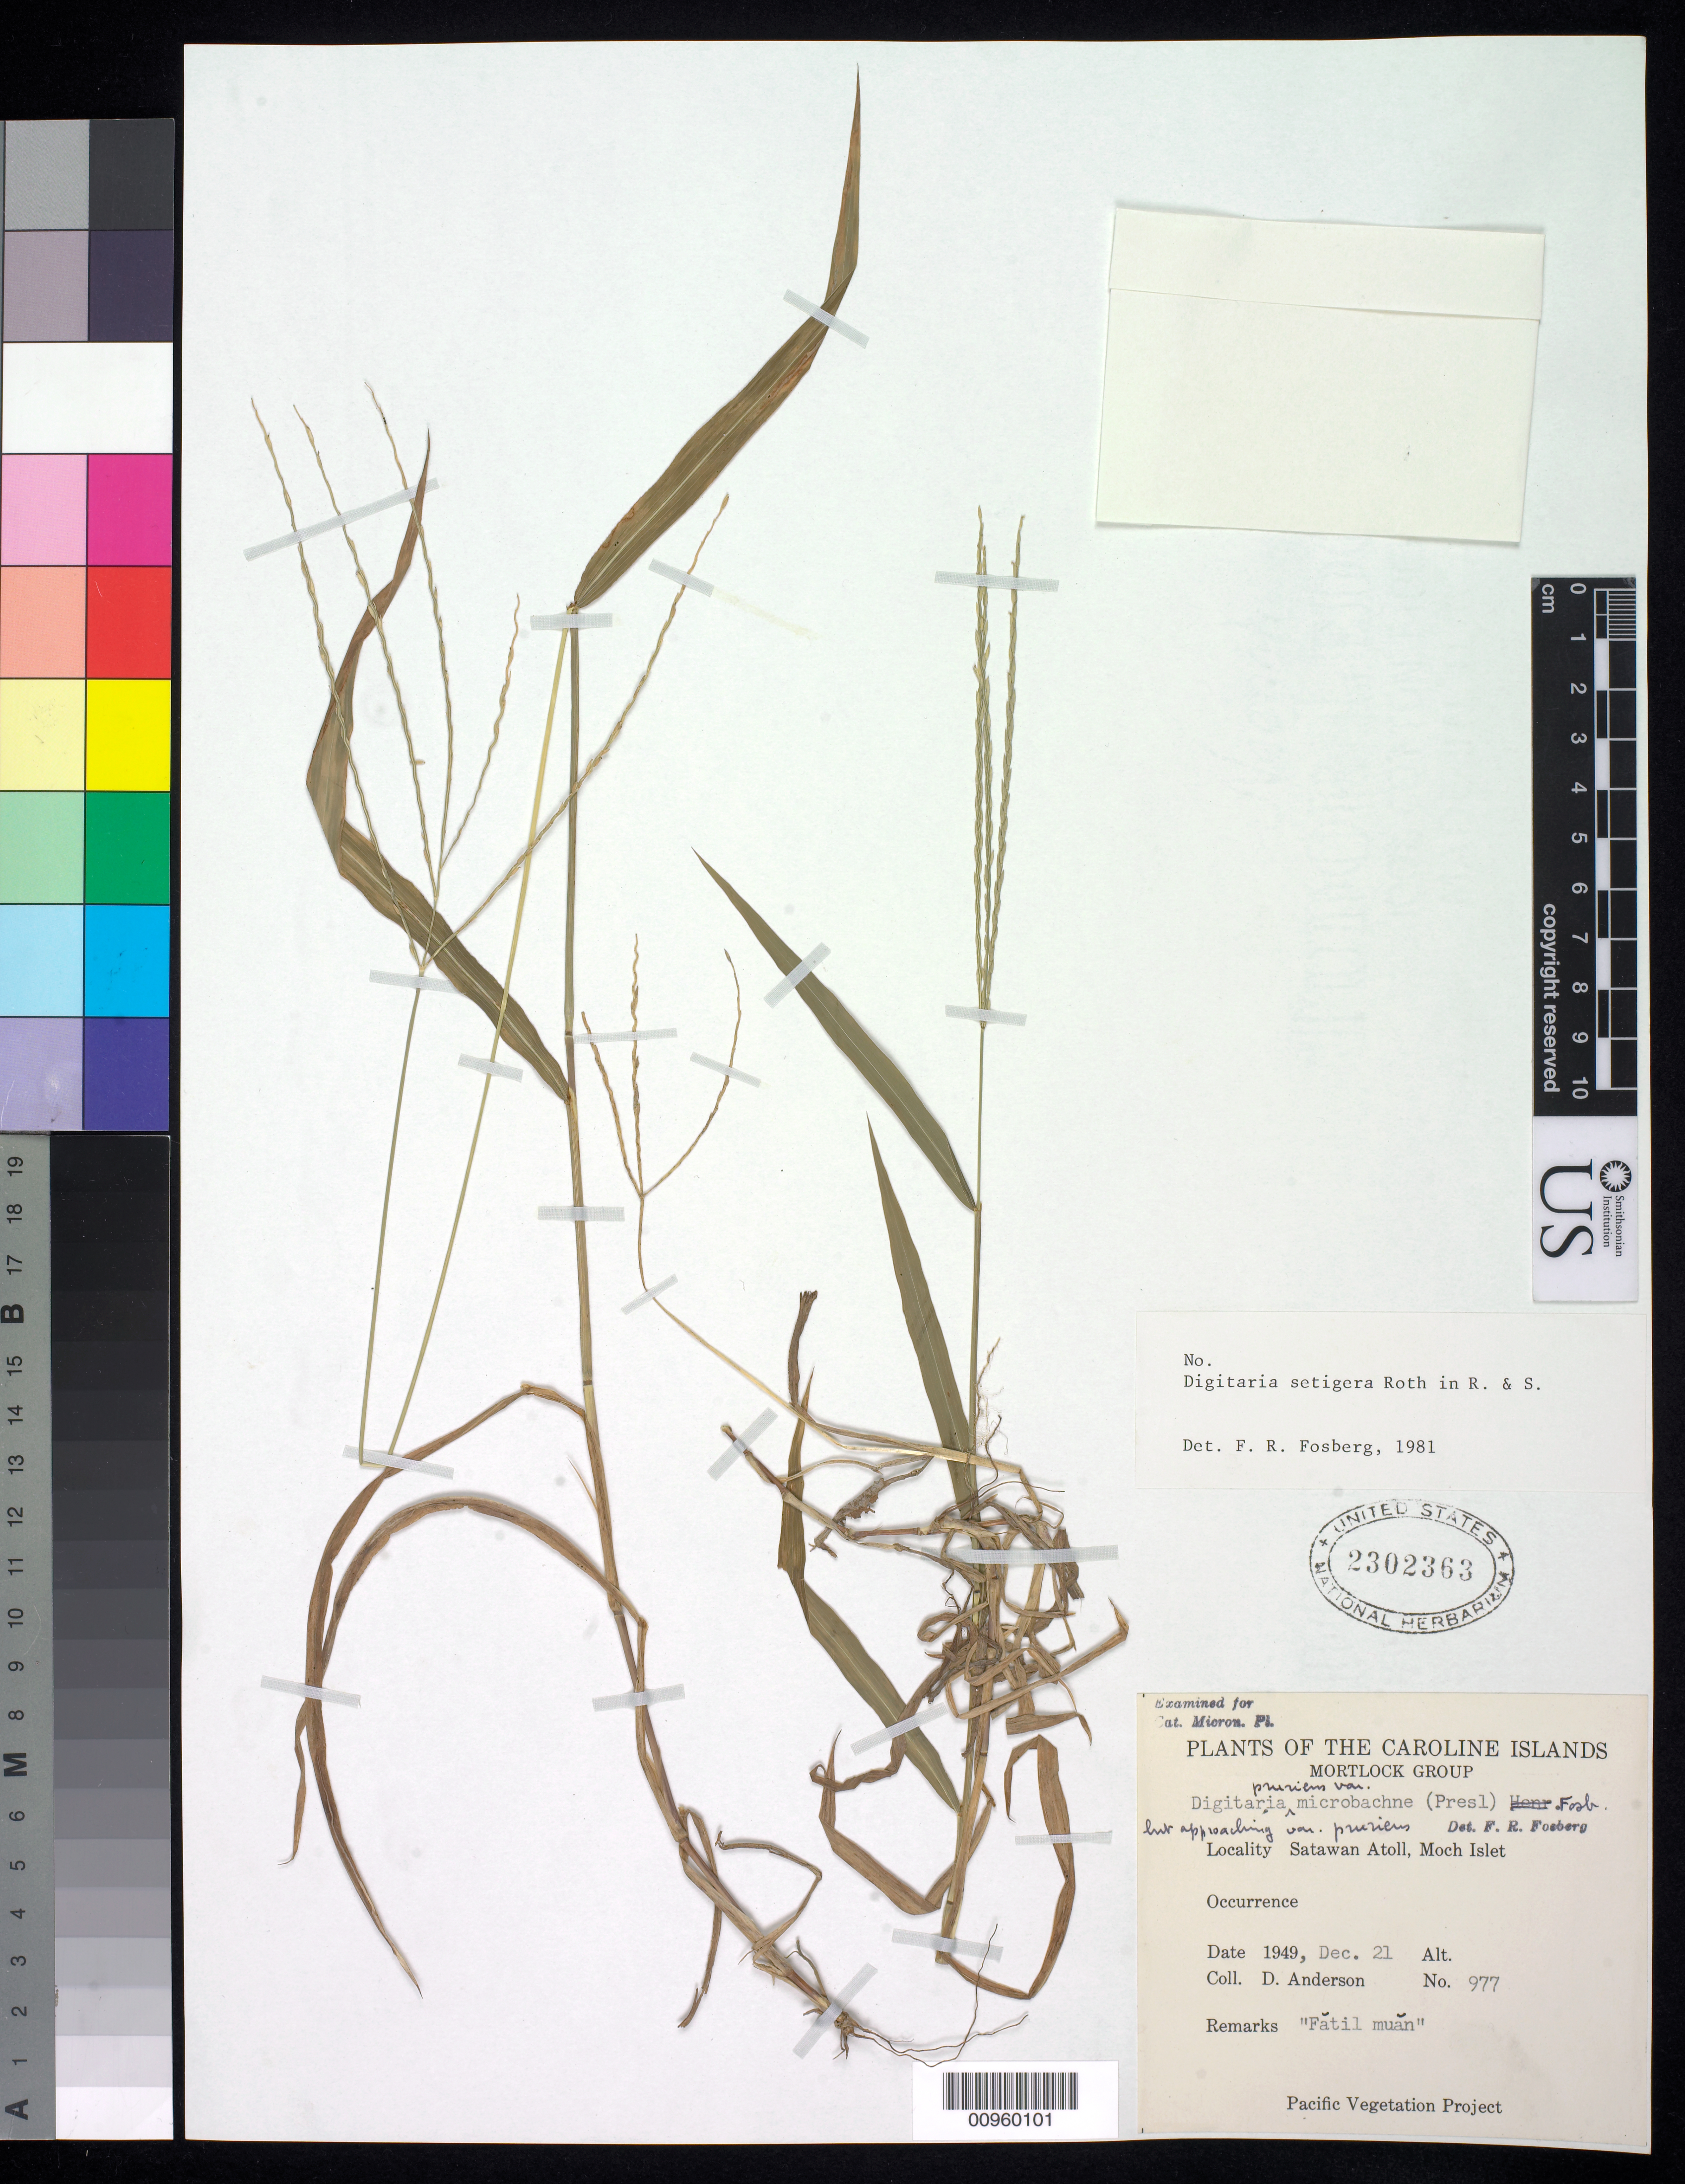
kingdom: Plantae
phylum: Tracheophyta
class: Liliopsida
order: Poales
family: Poaceae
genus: Digitaria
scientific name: Digitaria setigera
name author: Roth in Roem. & Schult.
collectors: D. Anderson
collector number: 977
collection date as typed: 21 Dec 1949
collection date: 1949-12-21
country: Micronesia, Federated States of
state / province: Truk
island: Satawan Atoll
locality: Moch Islet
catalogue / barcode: US 2302363